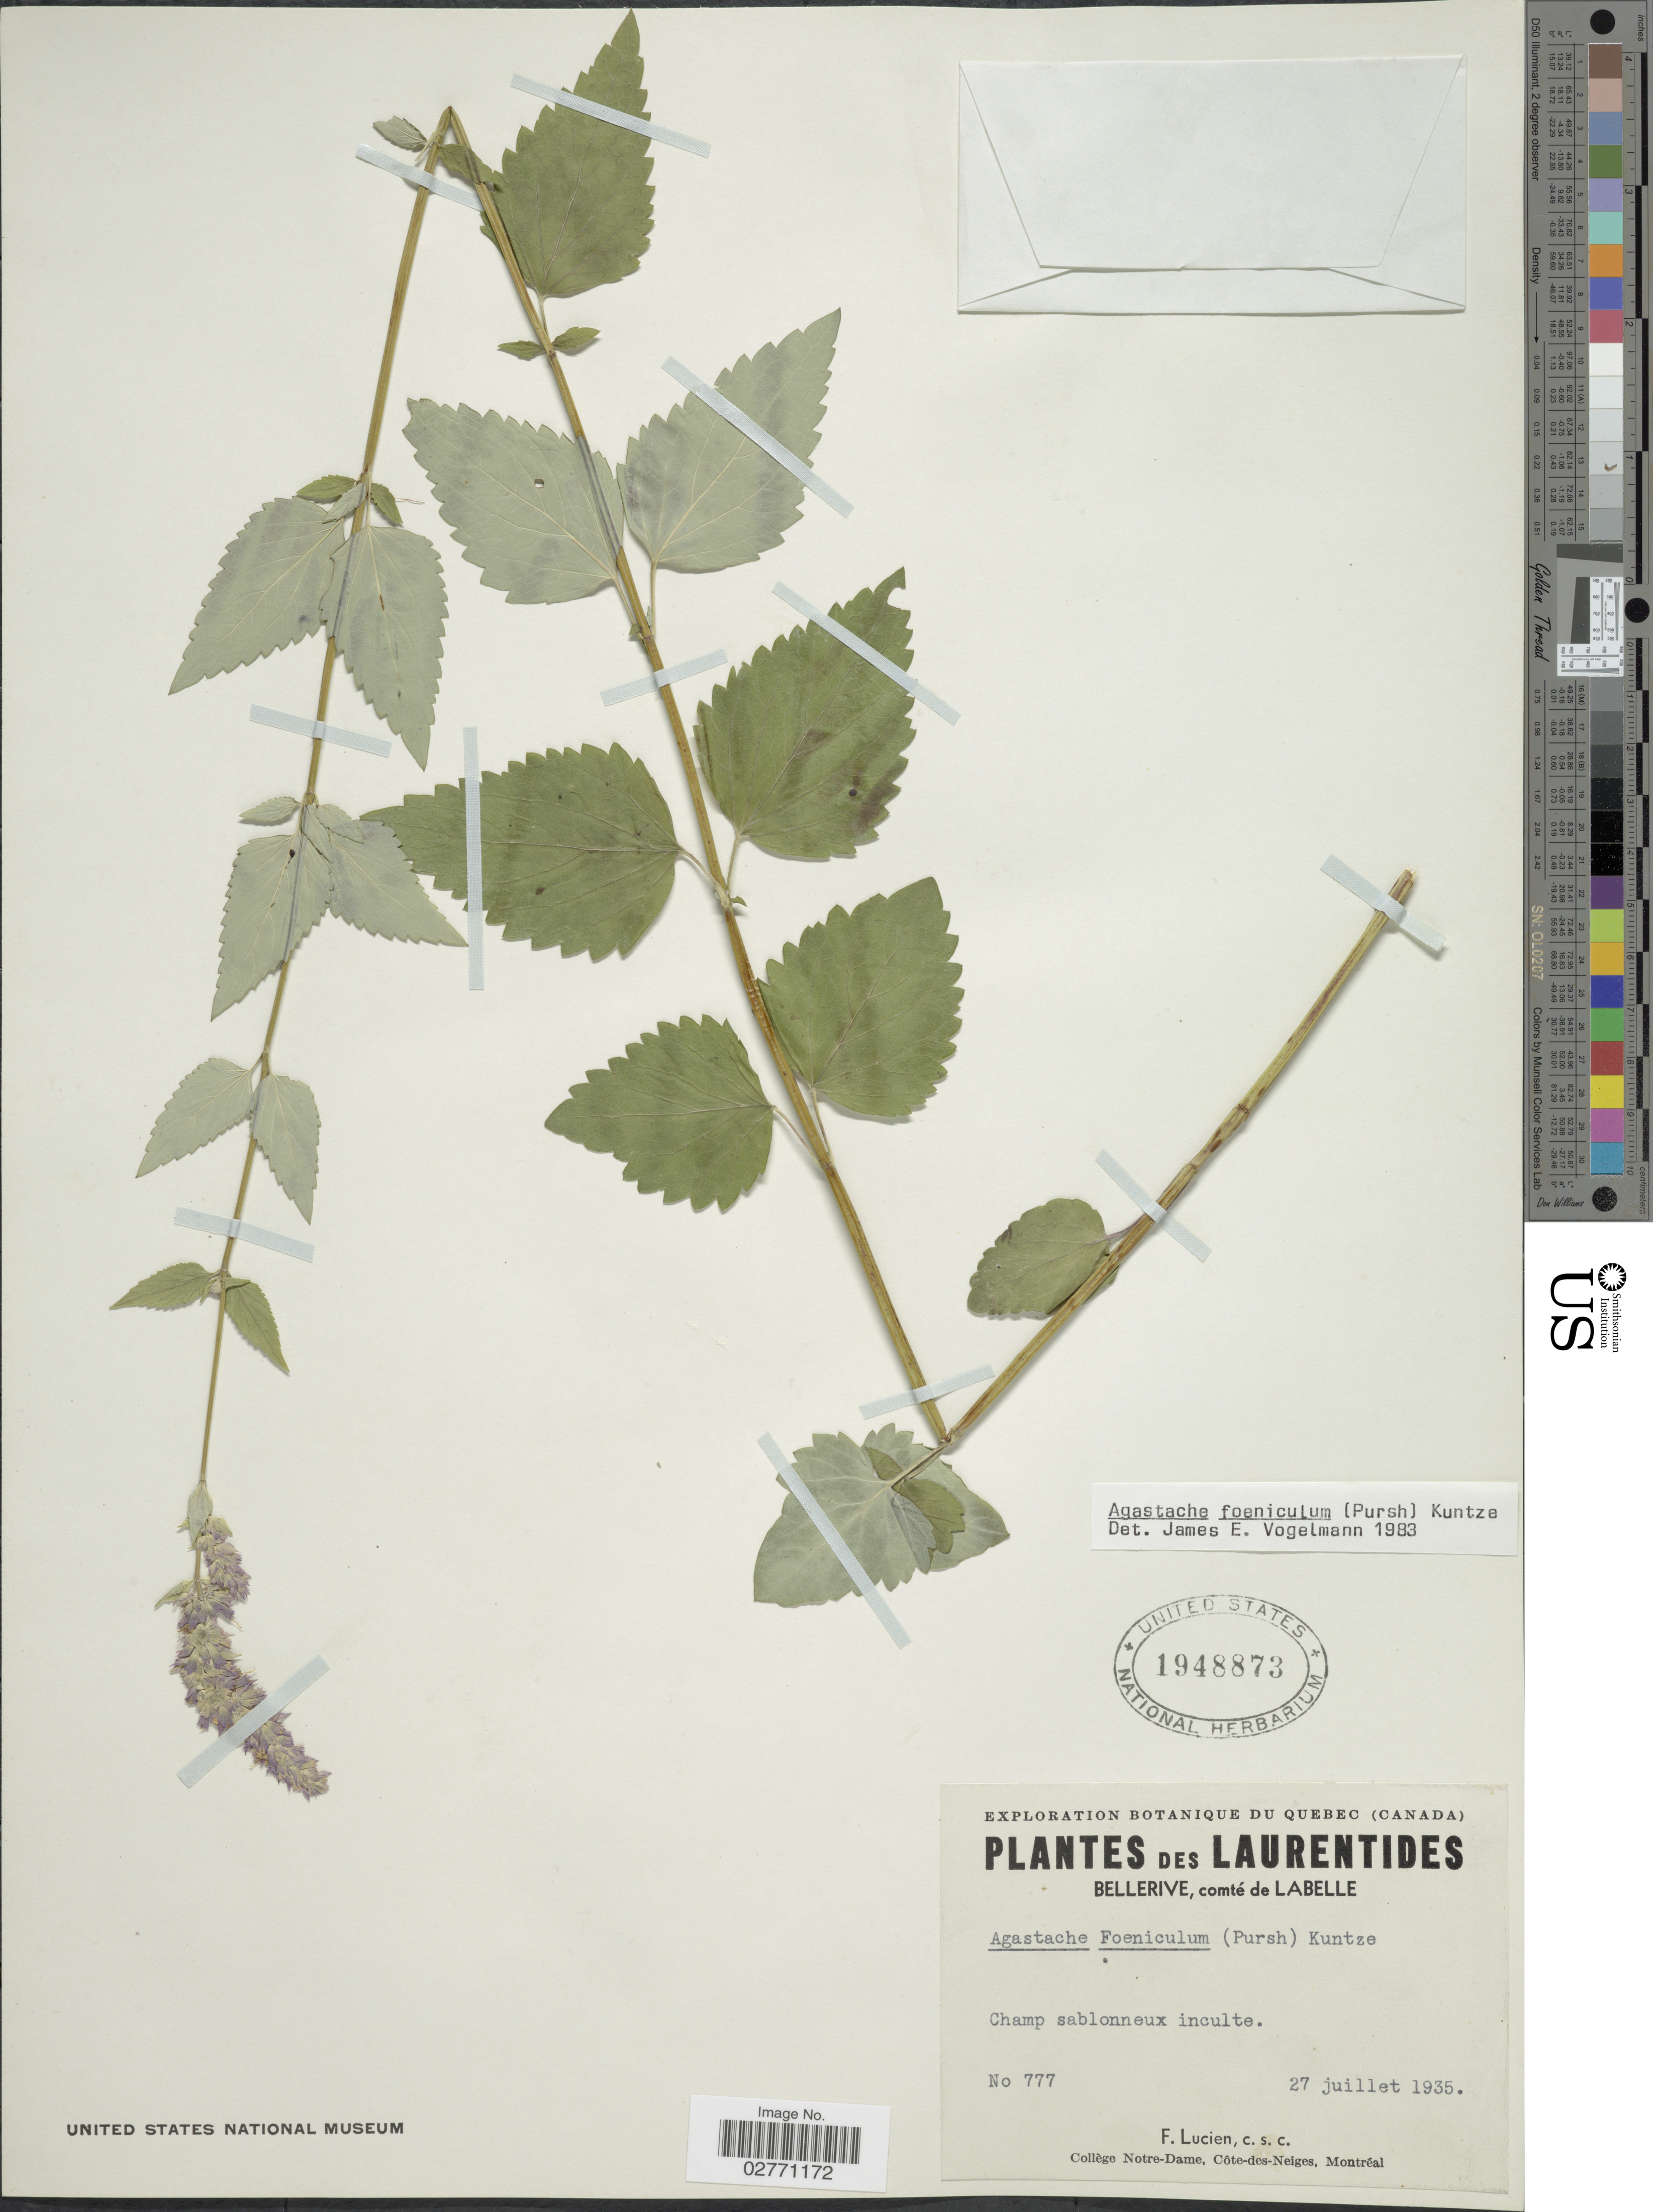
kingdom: Plantae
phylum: Tracheophyta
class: Magnoliopsida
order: Lamiales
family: Lamiaceae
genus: Agastache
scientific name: Agastache foeniculum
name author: (Pursh) Kuntze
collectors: F. Lucien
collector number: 777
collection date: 1935-07-27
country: Canada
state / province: Quebec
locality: Laurentides. Bellerive, comté de Labelle.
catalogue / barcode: US 1948873